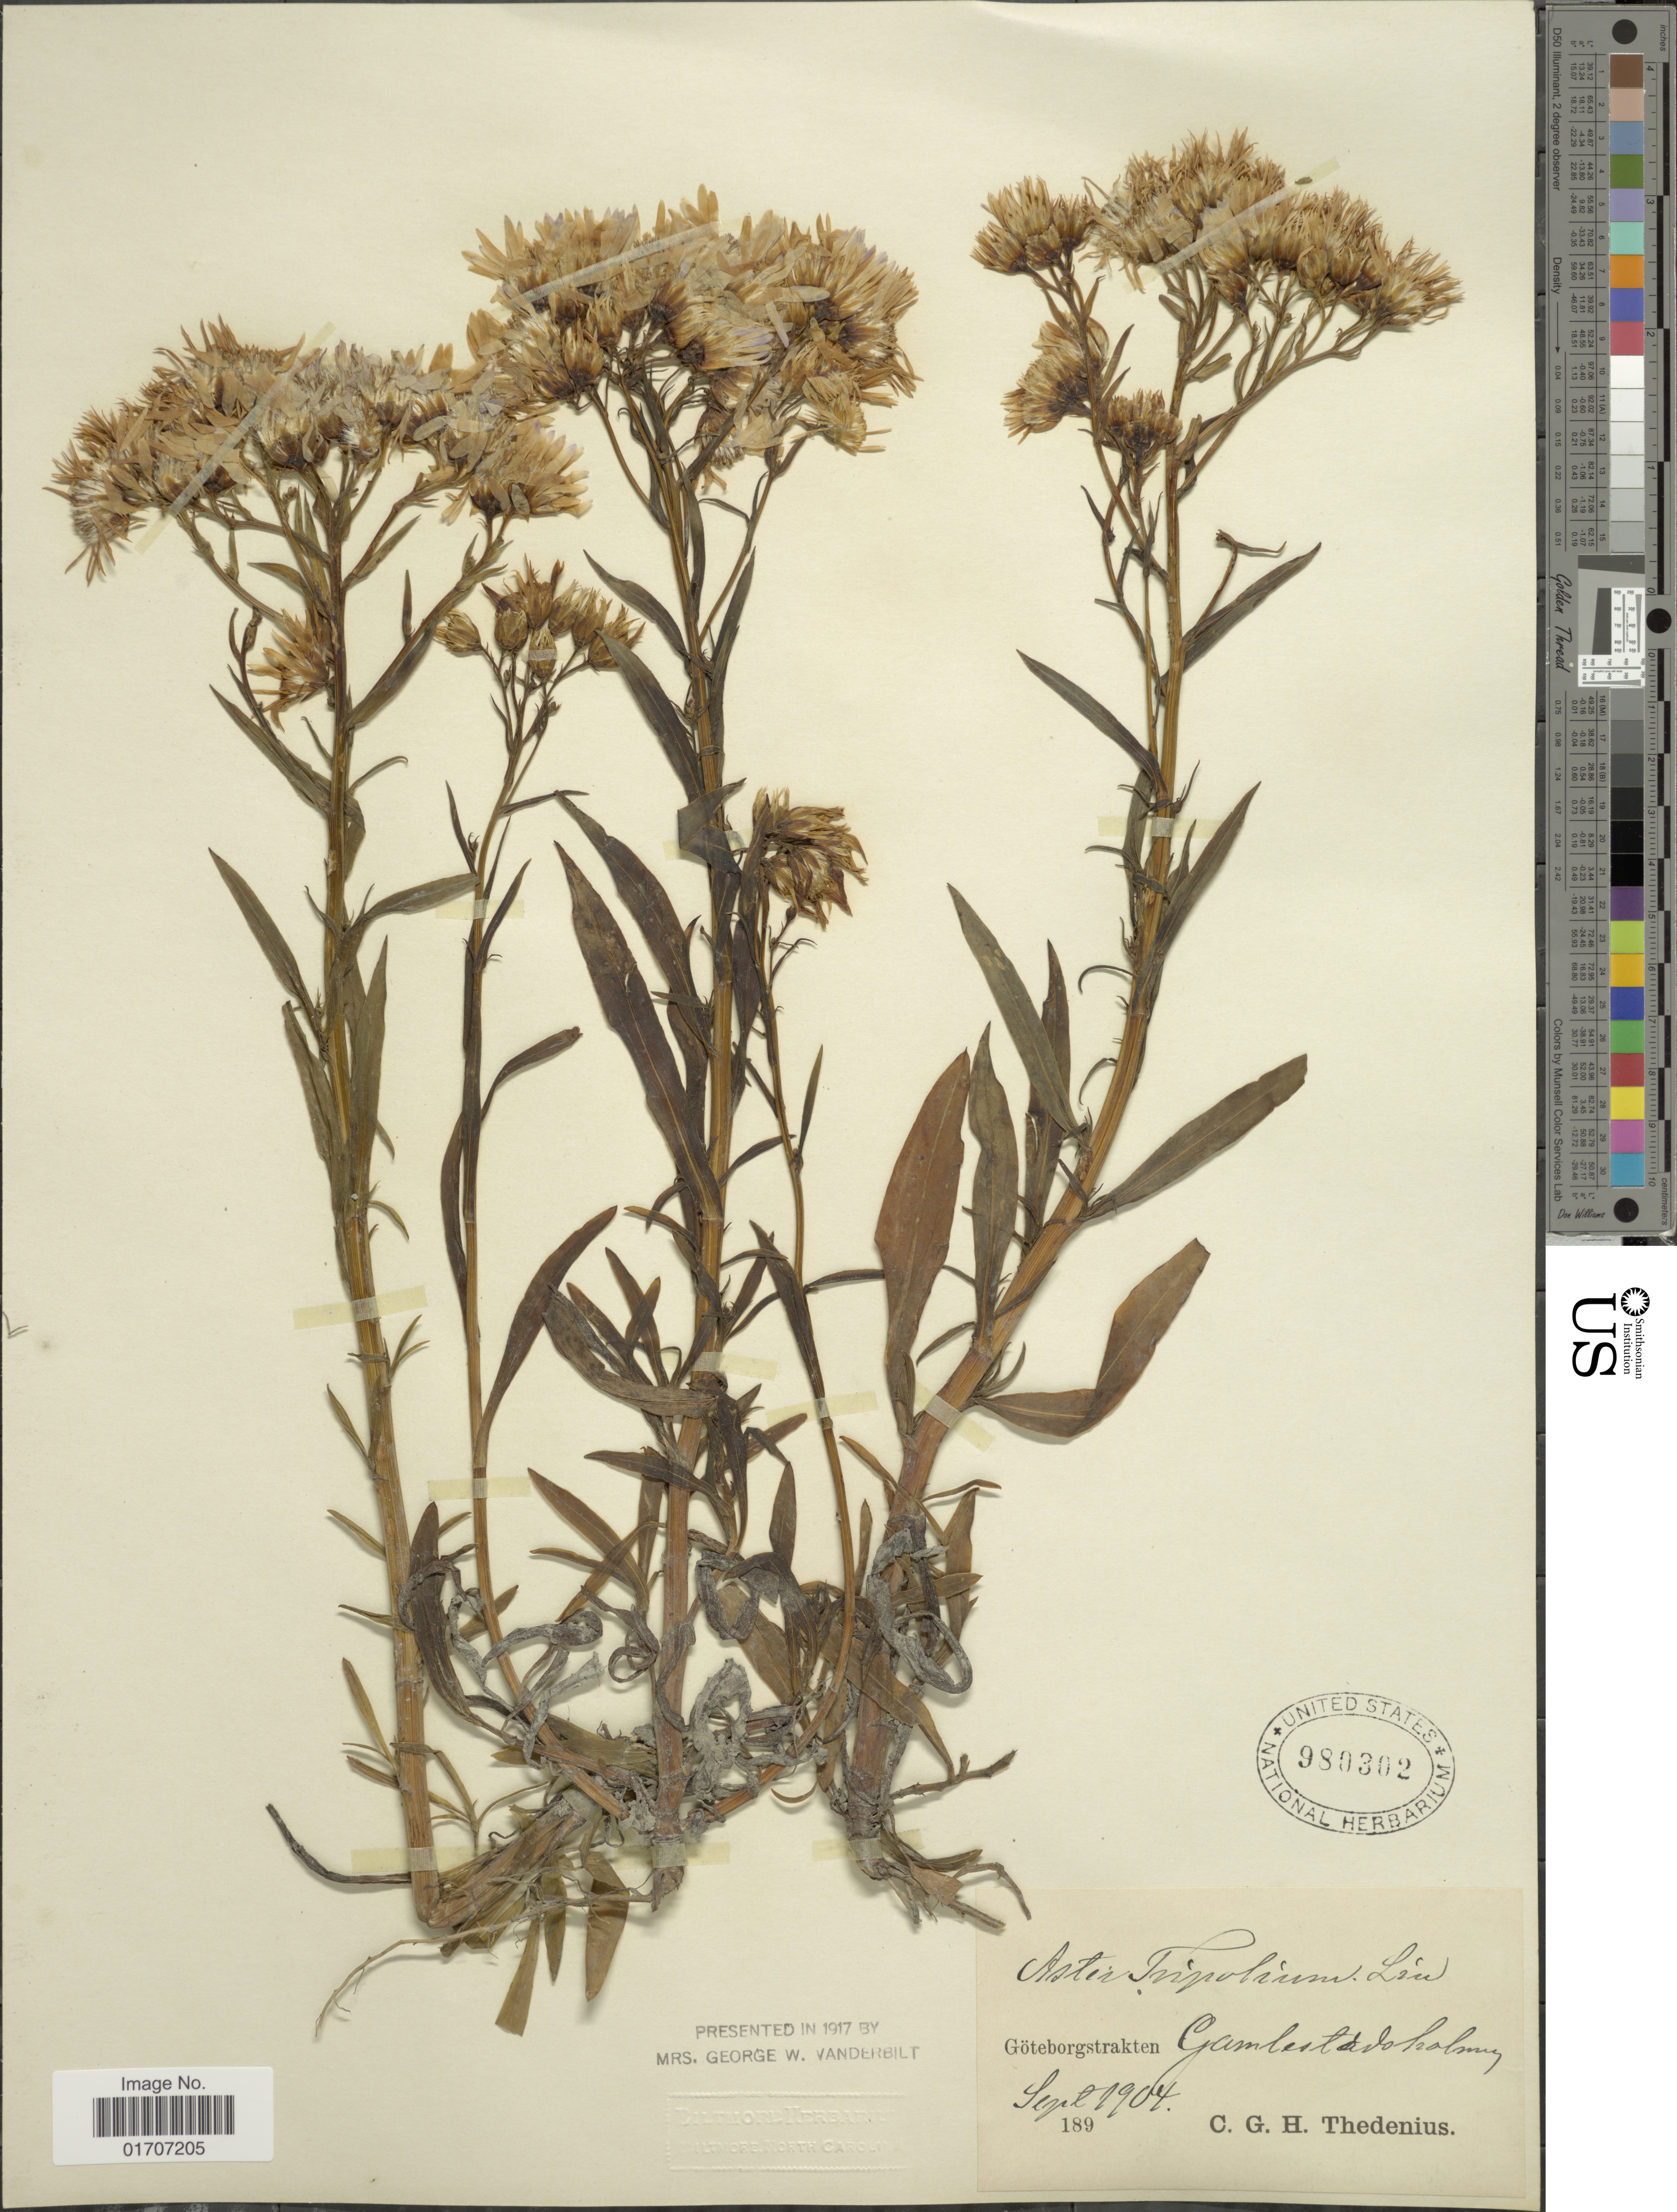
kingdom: Plantae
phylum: Tracheophyta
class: Magnoliopsida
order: Asterales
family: Asteraceae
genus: Tripolium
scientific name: Tripolium pannonicum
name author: (Jacq.) Dobrocz.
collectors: C. Thedenius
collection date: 1904-09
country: Sweden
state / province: Västra Götaland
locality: Goteborgstrakten, Garmlestad [illegible text]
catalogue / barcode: US 980302